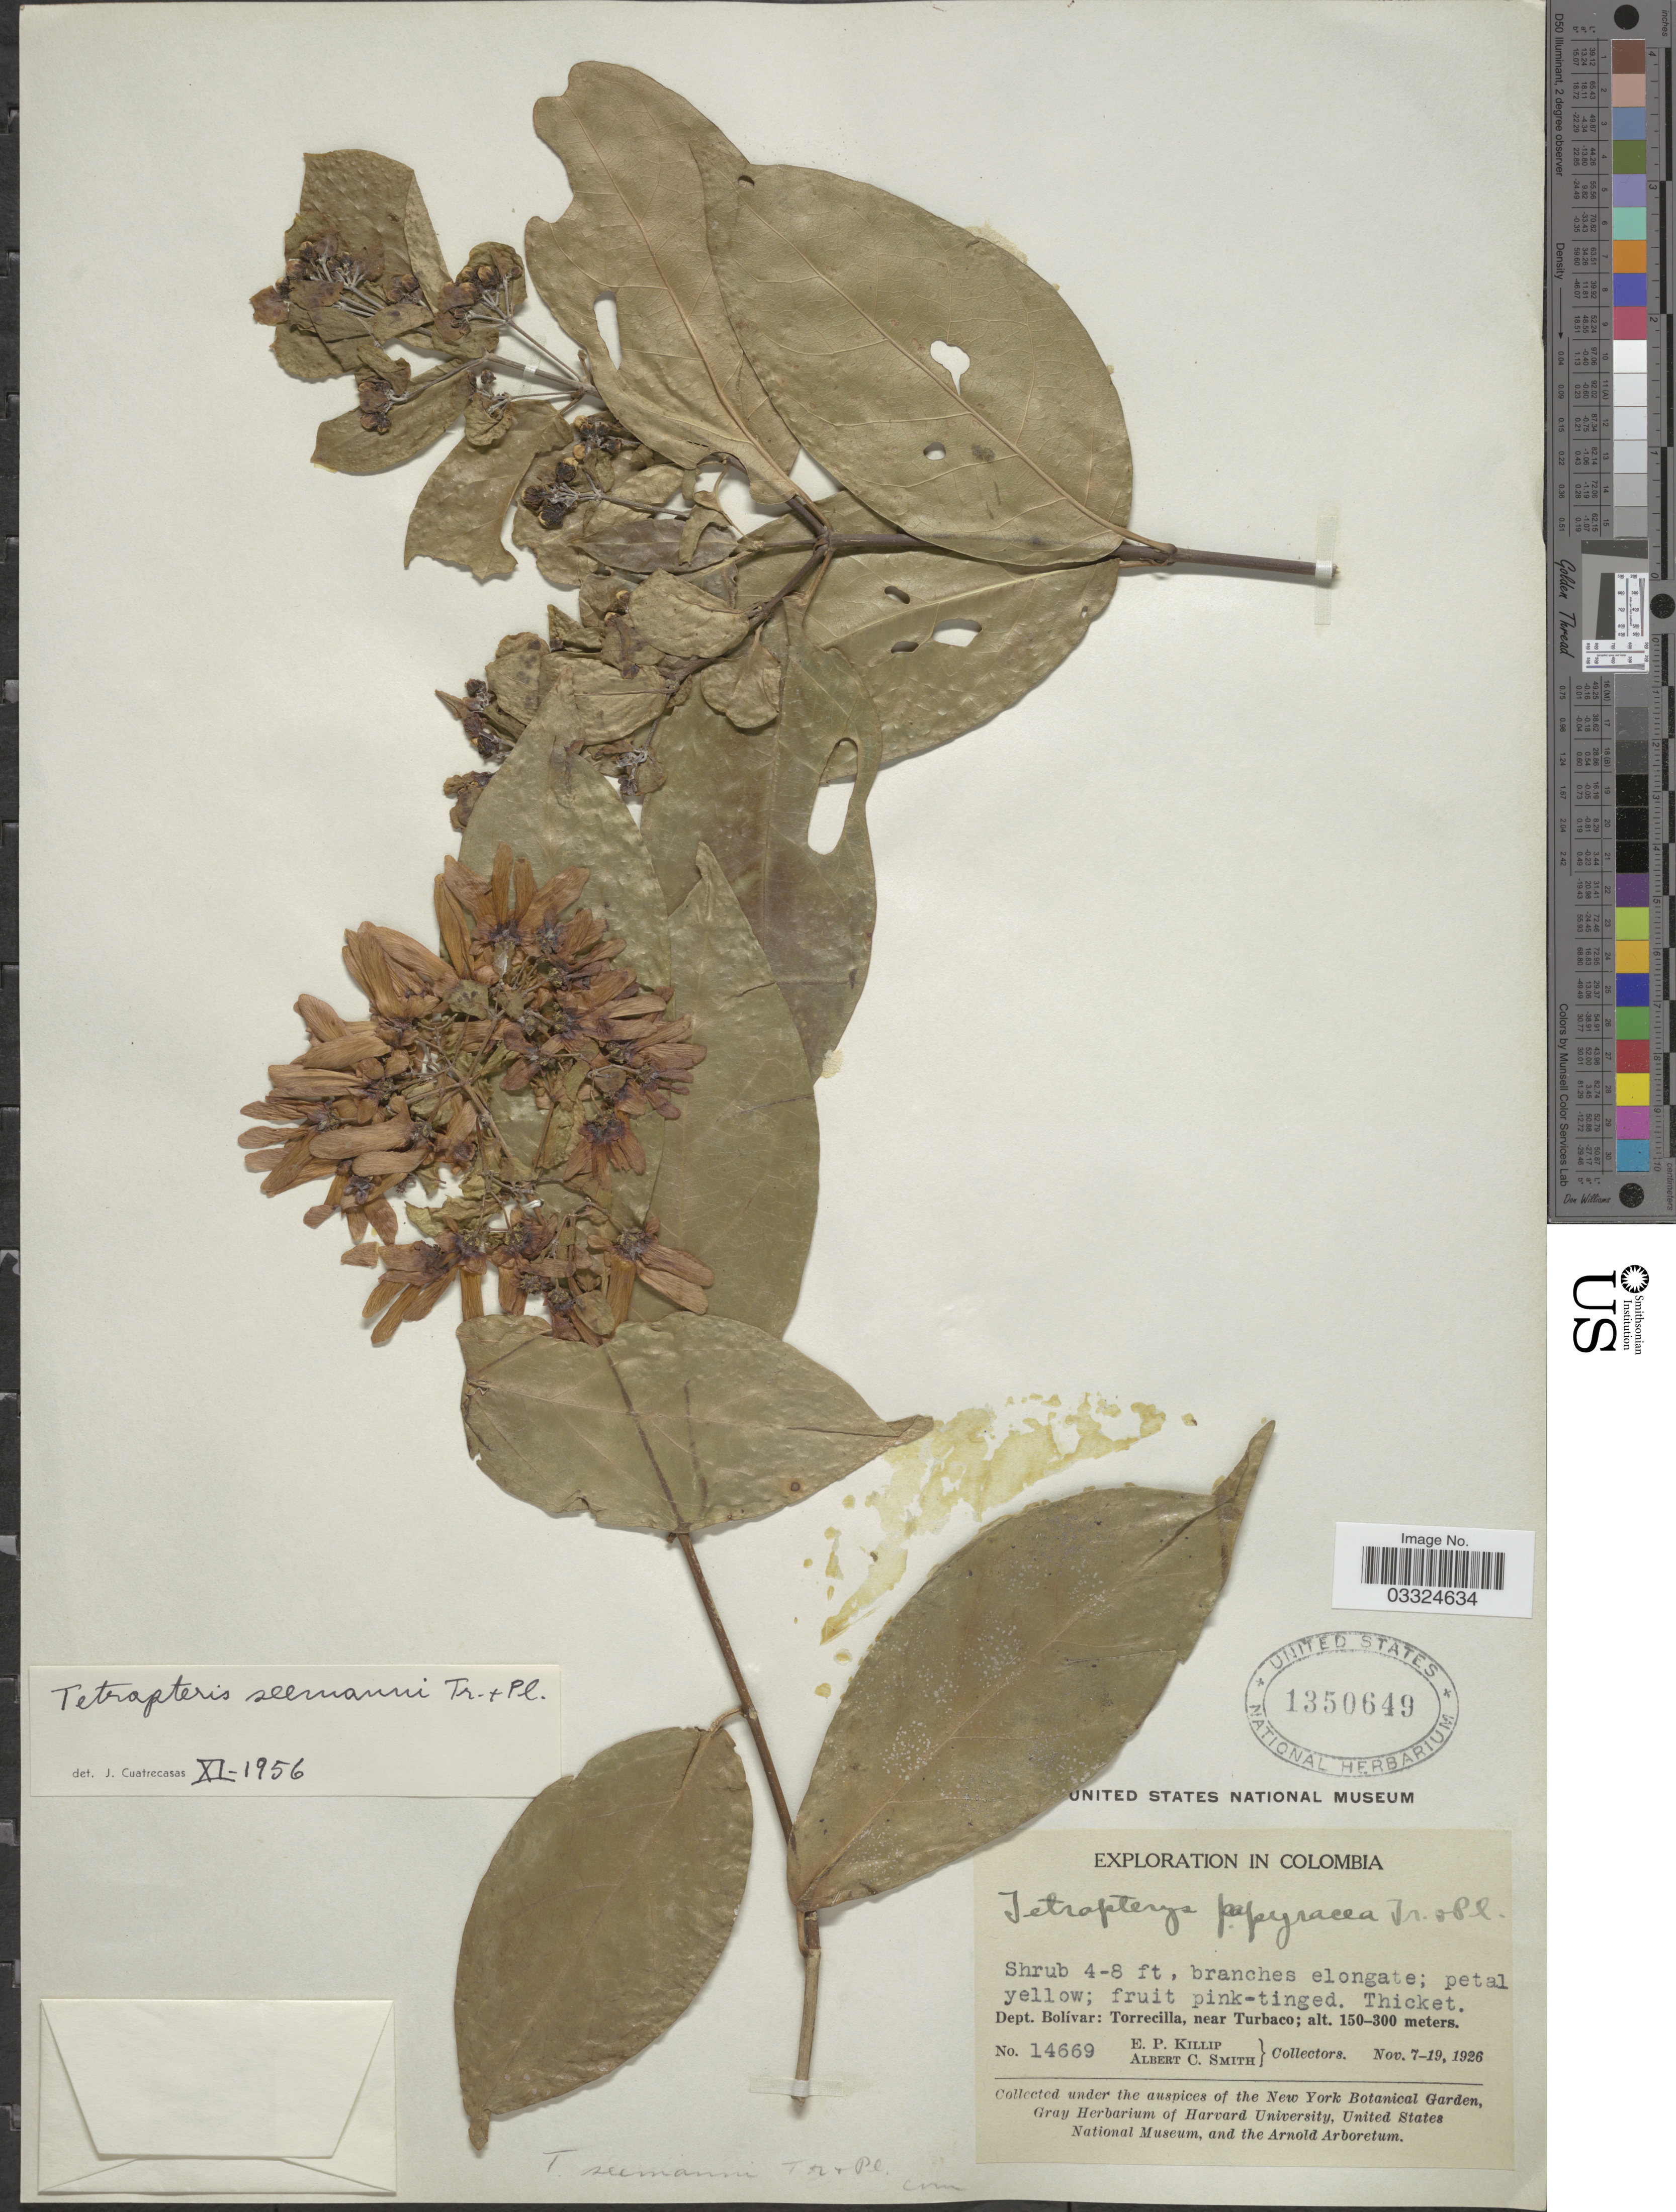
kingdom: Plantae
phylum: Tracheophyta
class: Magnoliopsida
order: Malpighiales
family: Malpighiaceae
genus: Tetrapterys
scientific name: Tetrapterys seemannii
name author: Triana & Planch.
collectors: E. P. Killip & A. C. Smith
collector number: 14669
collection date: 1926-11-07/1926-11-19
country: Colombia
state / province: Bolívar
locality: Dept. Bolívar: Torrecilla, near Turbaco.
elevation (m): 150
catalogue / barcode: US 1350649